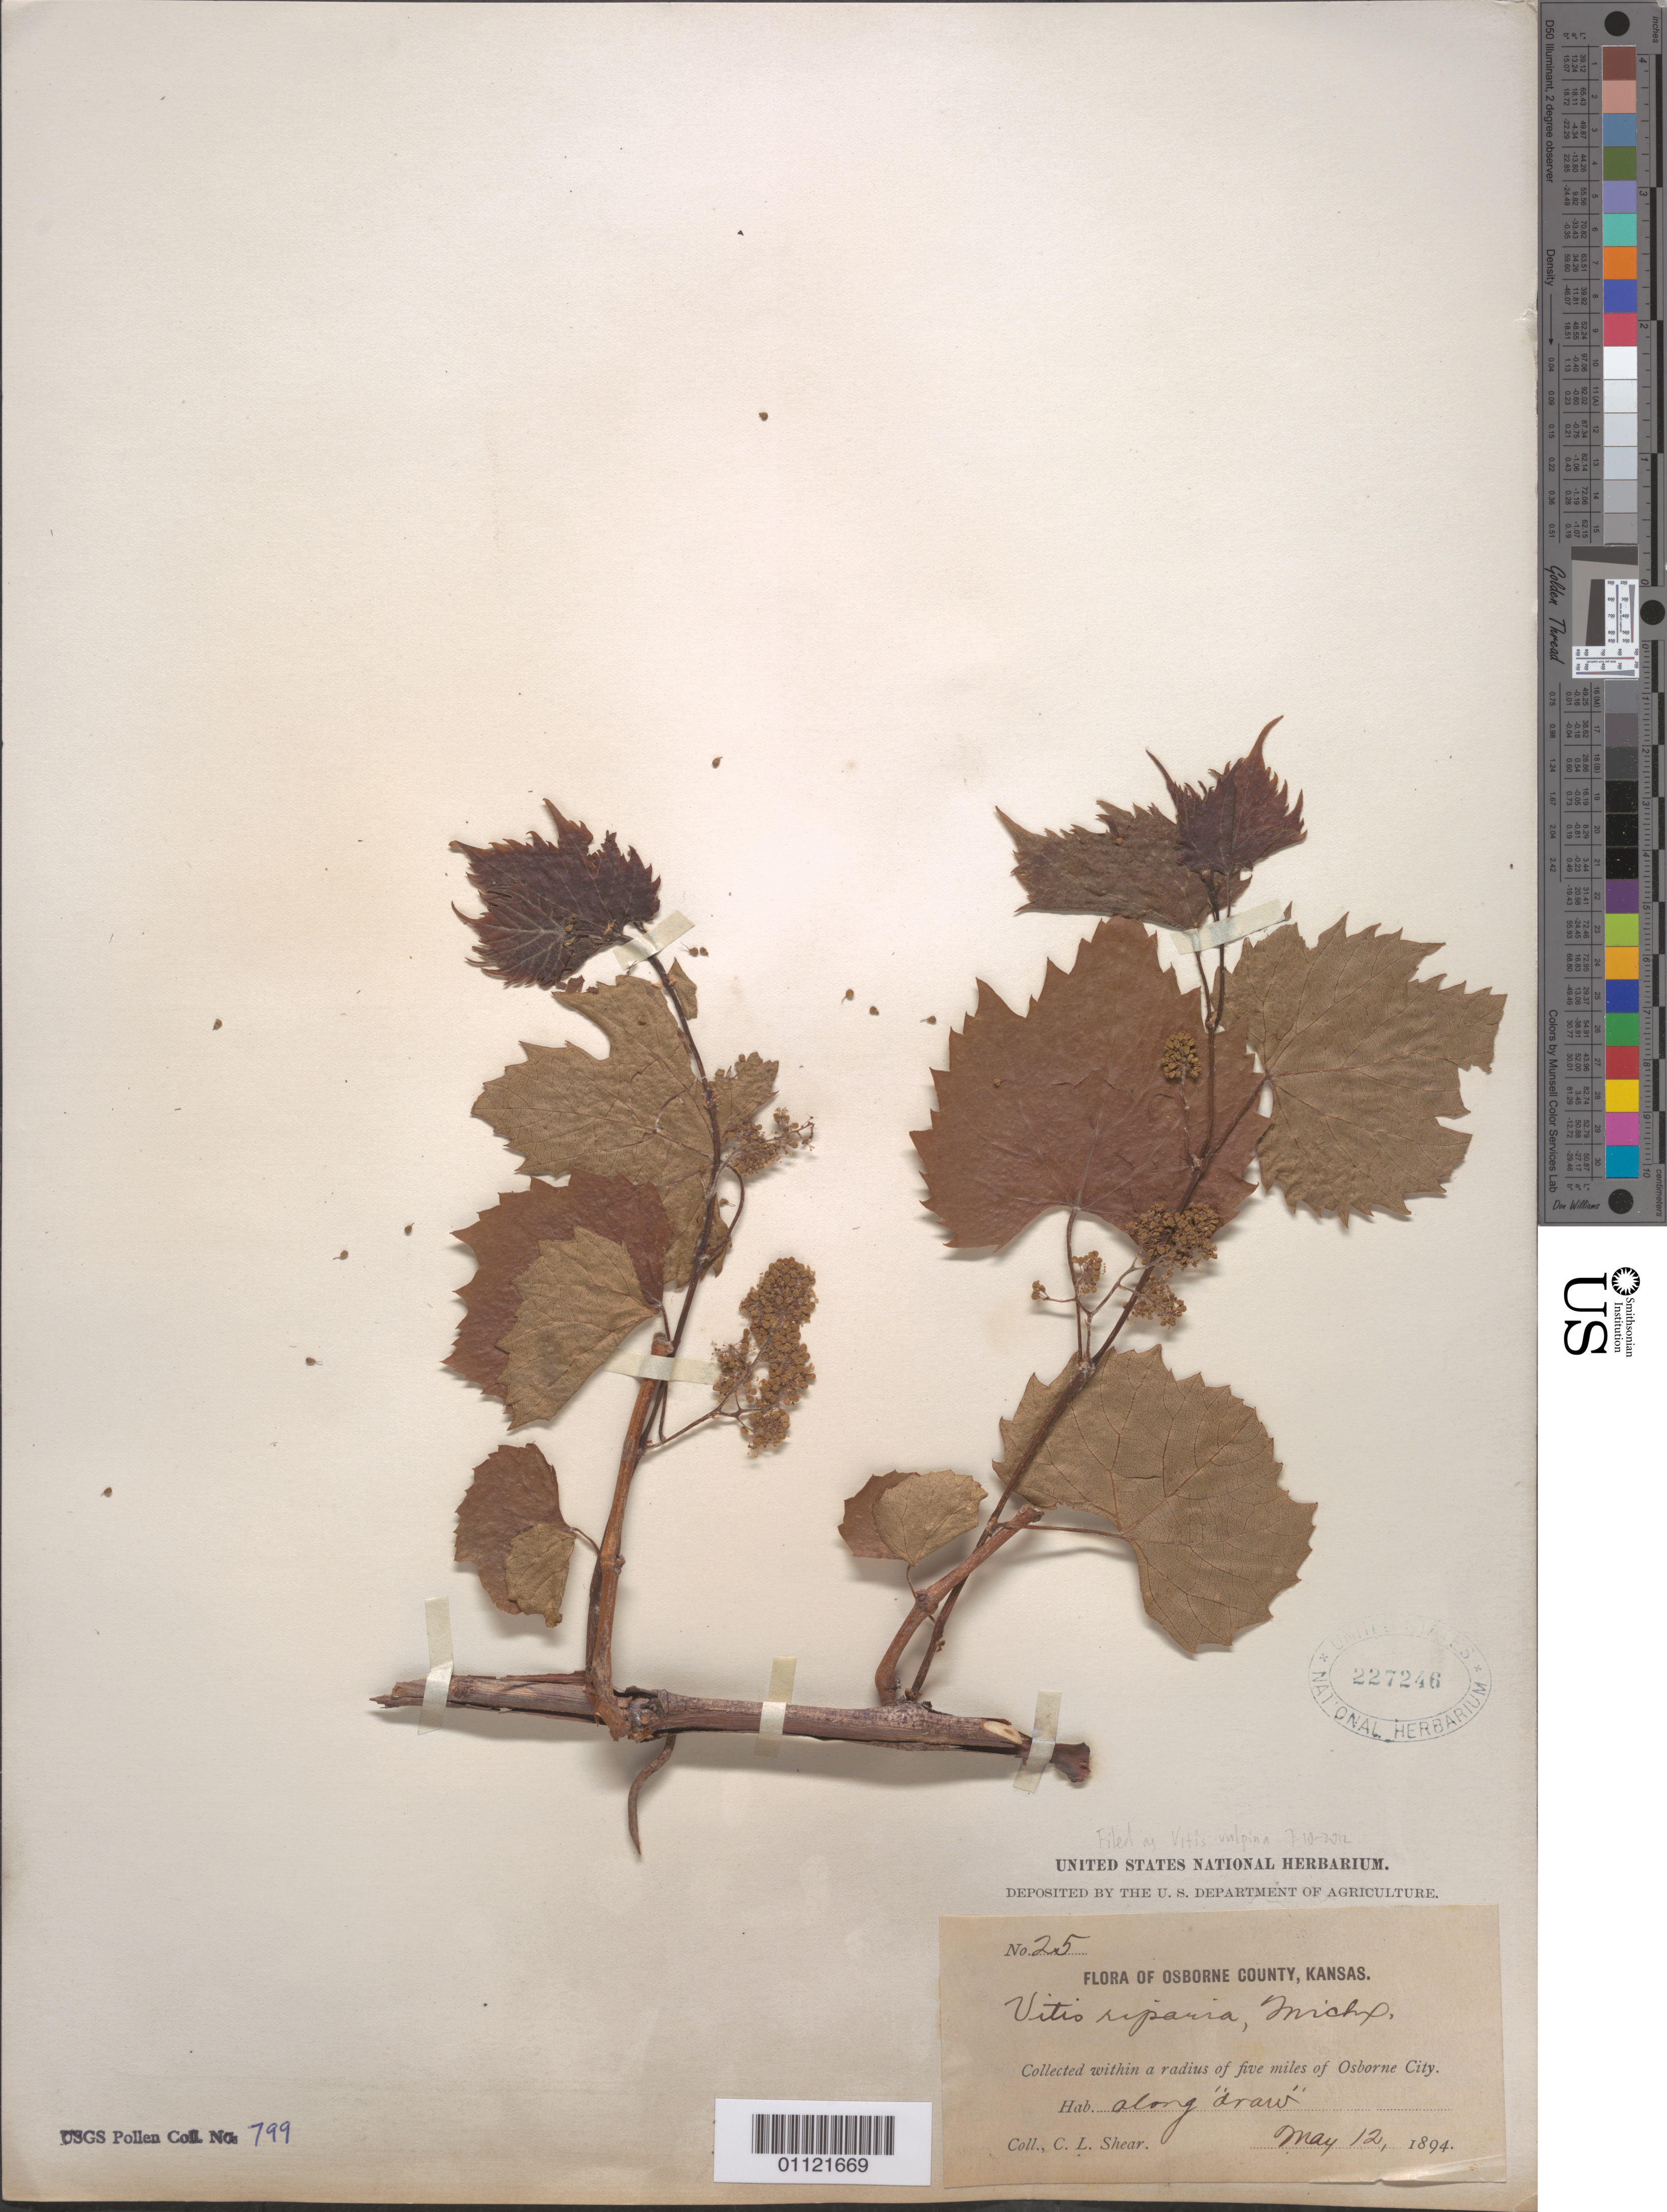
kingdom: Plantae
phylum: Tracheophyta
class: Magnoliopsida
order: Vitales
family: Vitaceae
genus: Vitis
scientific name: Vitis vulpina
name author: L.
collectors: C. L. Shear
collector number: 25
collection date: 1894-05-12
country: United States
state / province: Kansas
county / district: Osborne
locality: within a radius of five miles of Osborne City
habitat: along "draw"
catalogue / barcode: US 227246